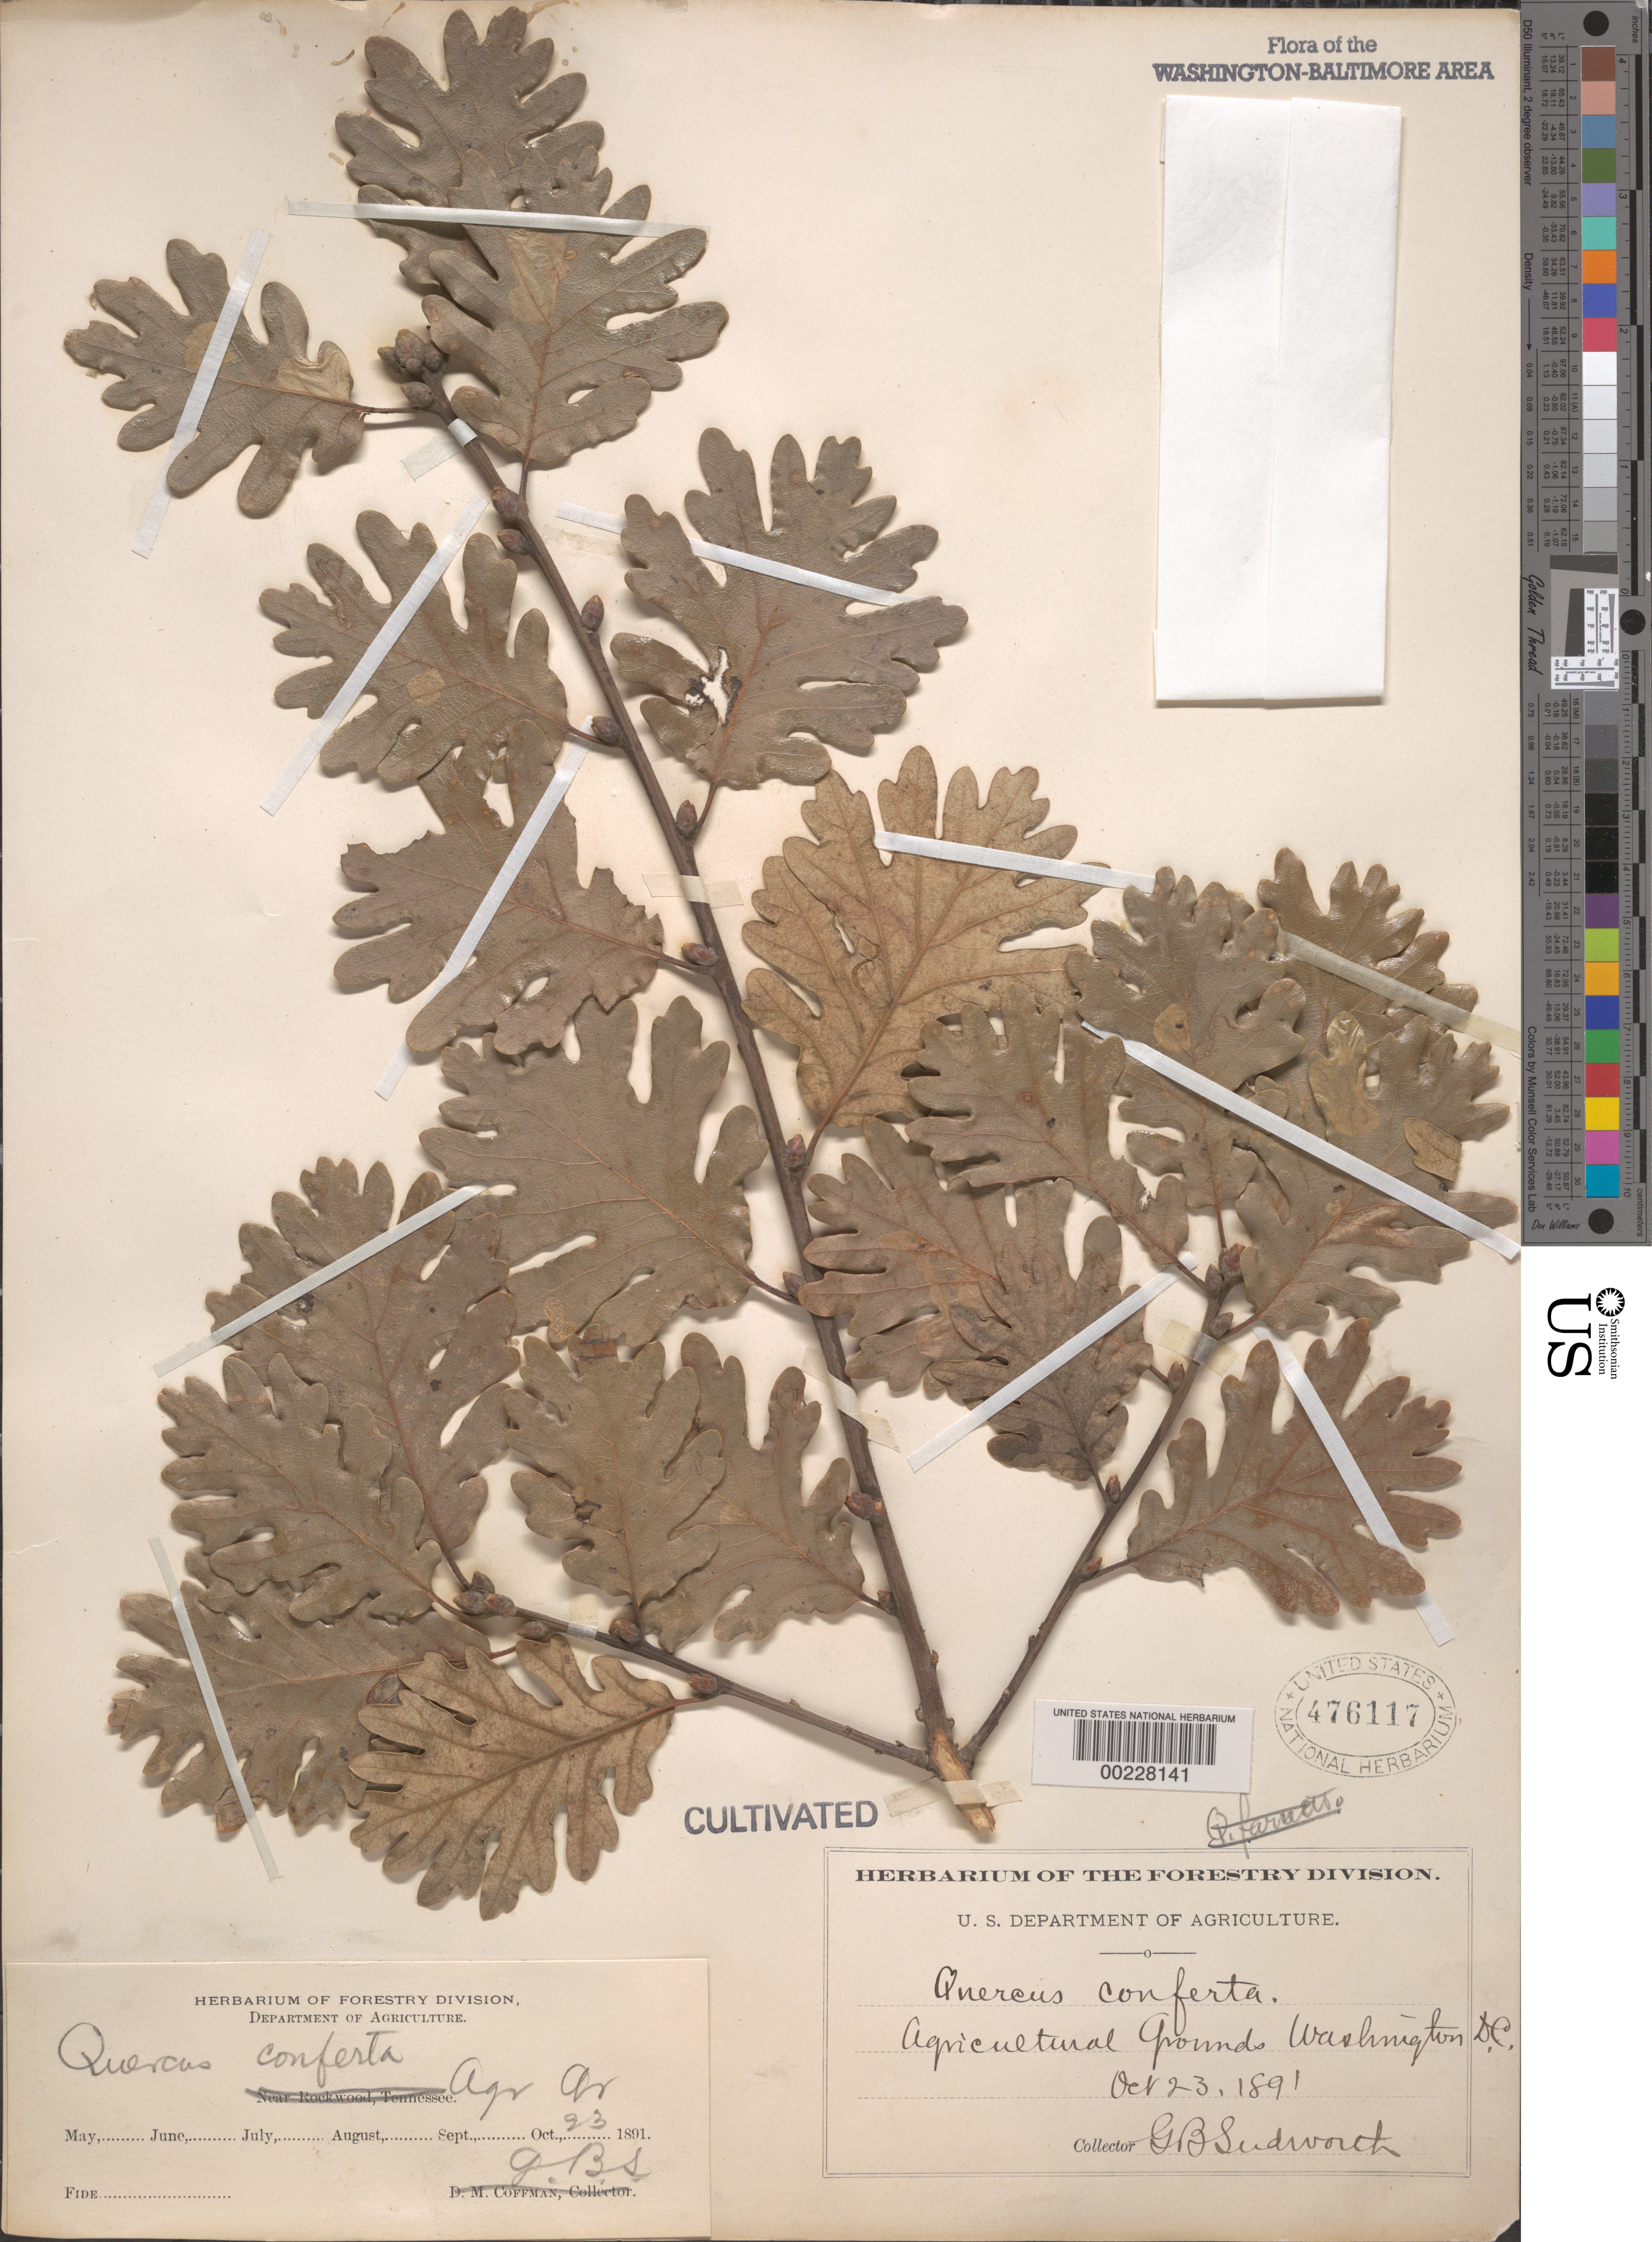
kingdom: Plantae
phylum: Tracheophyta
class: Magnoliopsida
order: Fagales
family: Fagaceae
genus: Quercus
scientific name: Quercus conferta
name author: Kit.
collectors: G. B. Sudworth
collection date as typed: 23 Oct 1891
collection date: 1891-10-23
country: United States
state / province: District of Columbia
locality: Agricultural grounds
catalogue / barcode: US 476117